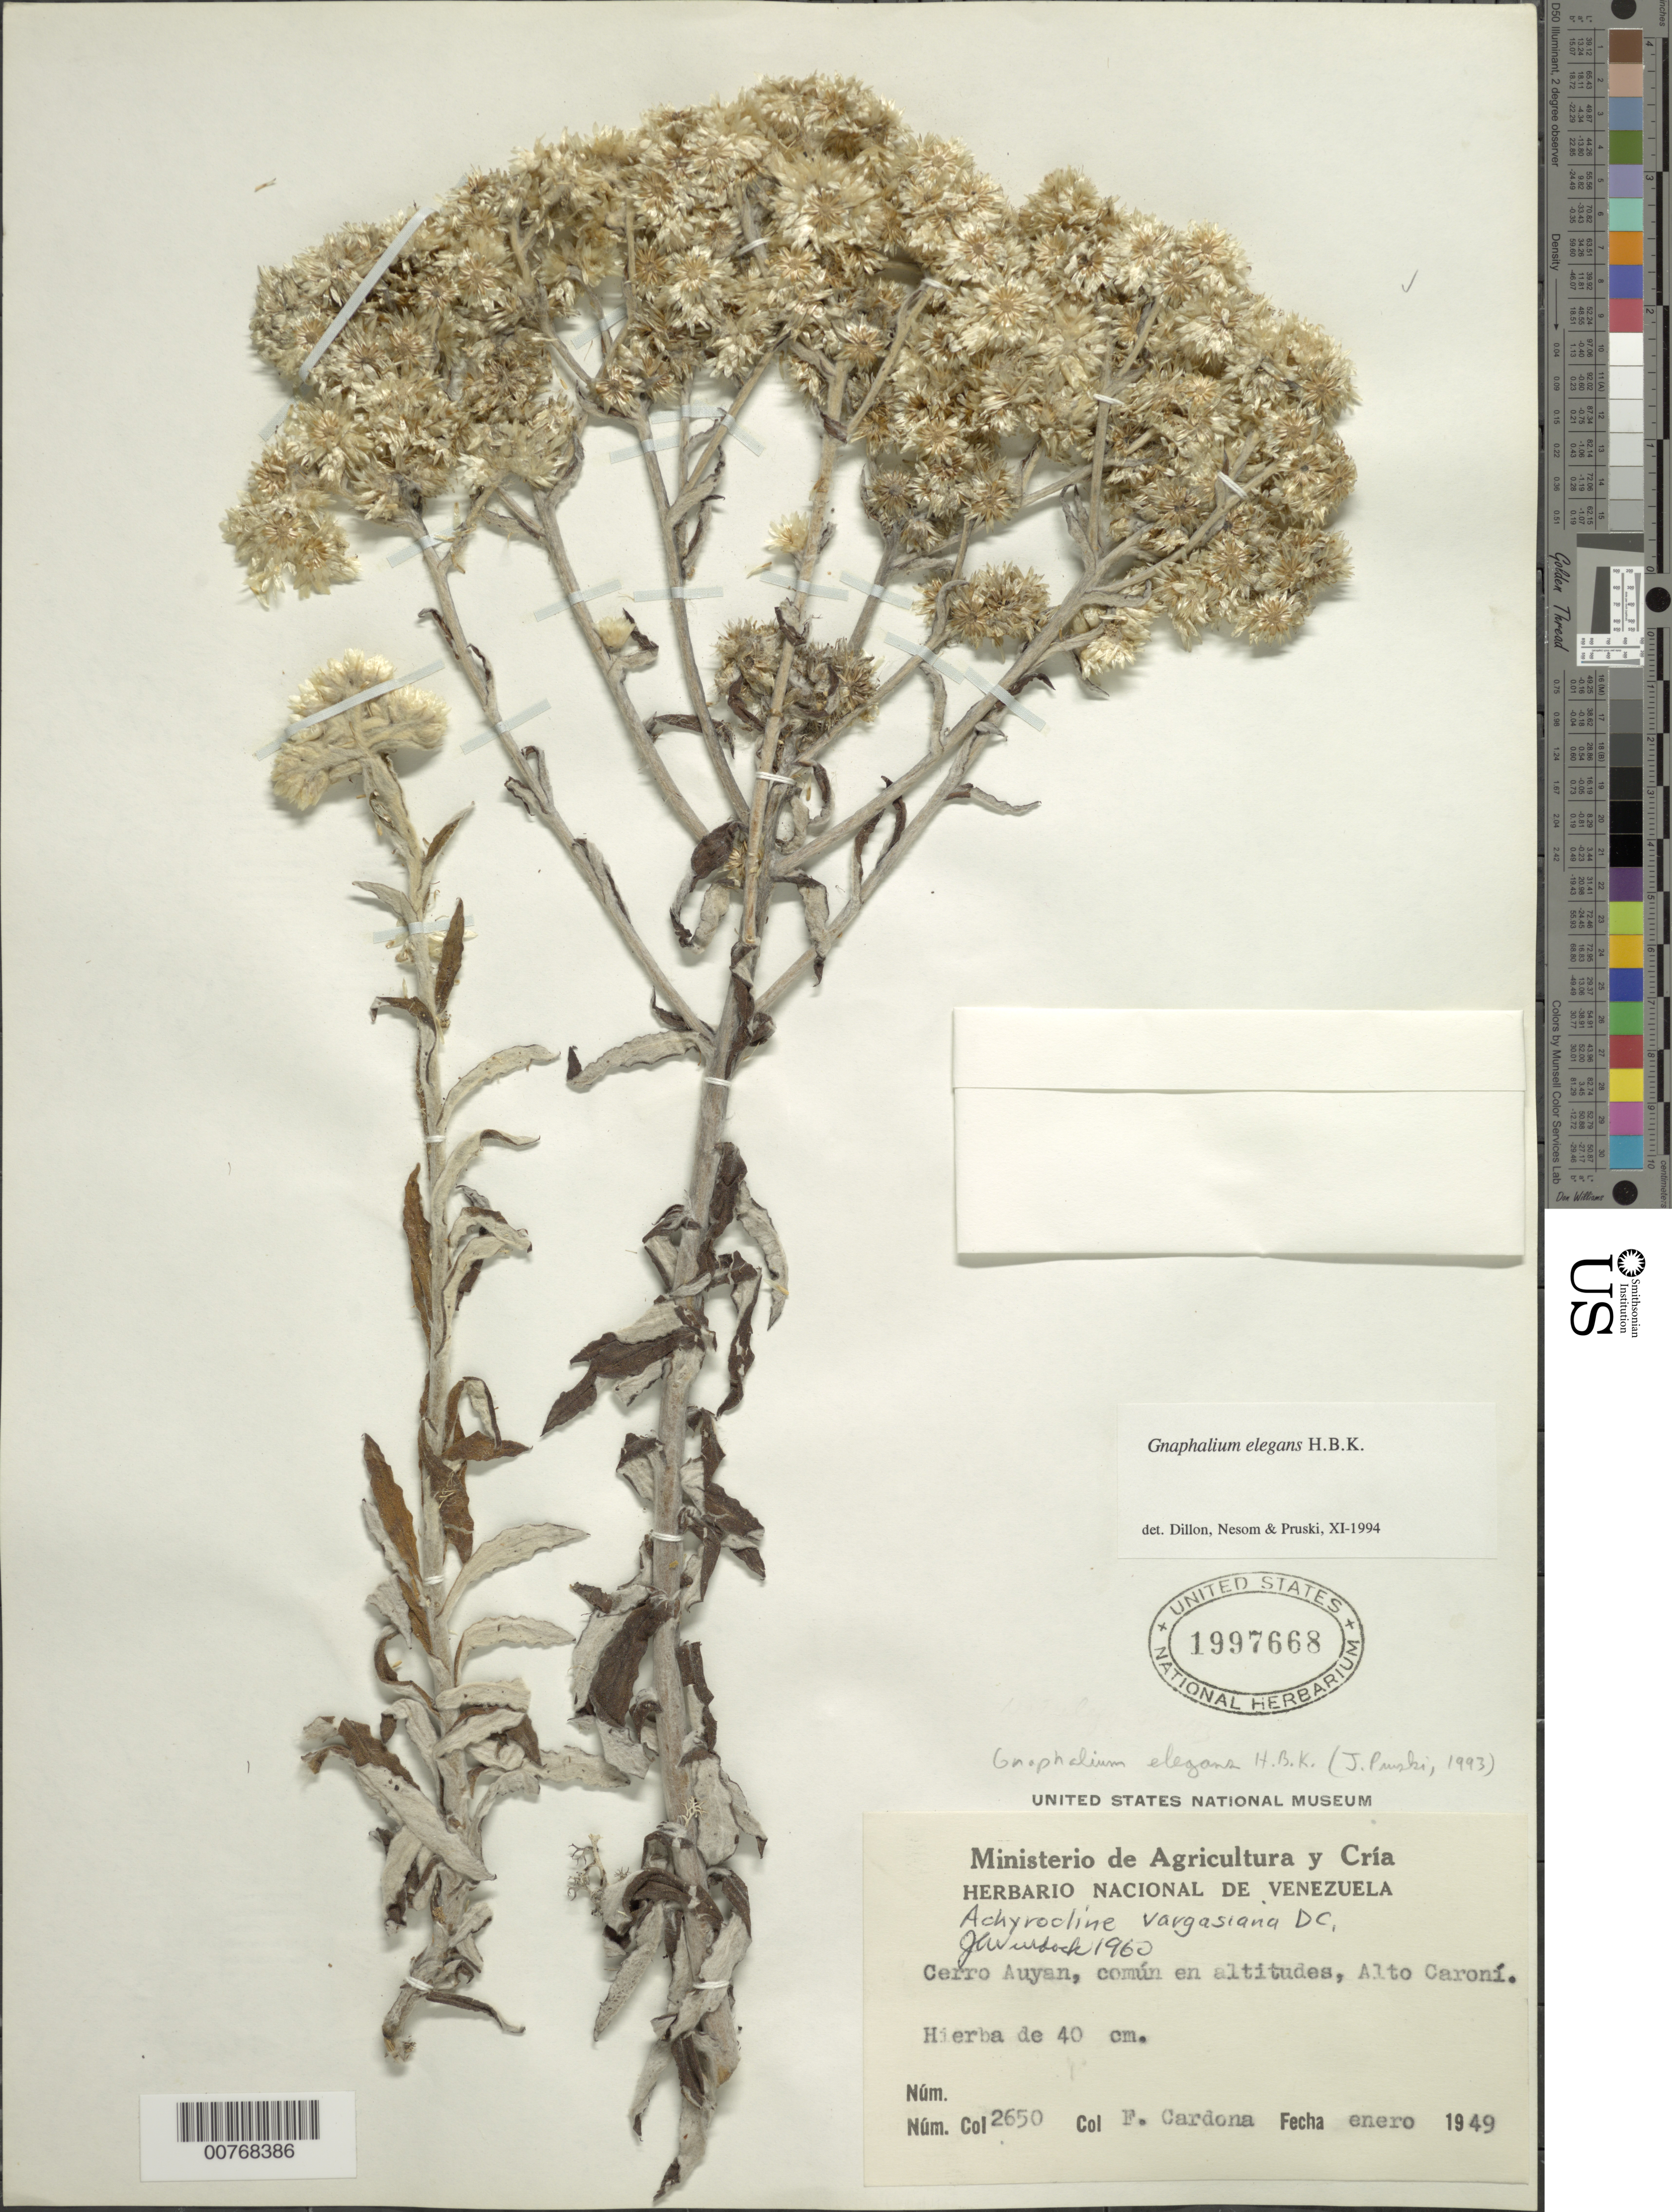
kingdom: Plantae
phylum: Tracheophyta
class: Magnoliopsida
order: Asterales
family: Asteraceae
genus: Pseudognaphalium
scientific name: Pseudognaphalium elegans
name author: (Kunth) Kartesz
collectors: F. Cardona Puig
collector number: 2650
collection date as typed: Jan-49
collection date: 1949-01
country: Venezuela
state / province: Bolívar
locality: Cerro Auyantepuí, Alto Río Caroní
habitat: En altitudes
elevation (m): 2100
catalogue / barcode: US 1997668